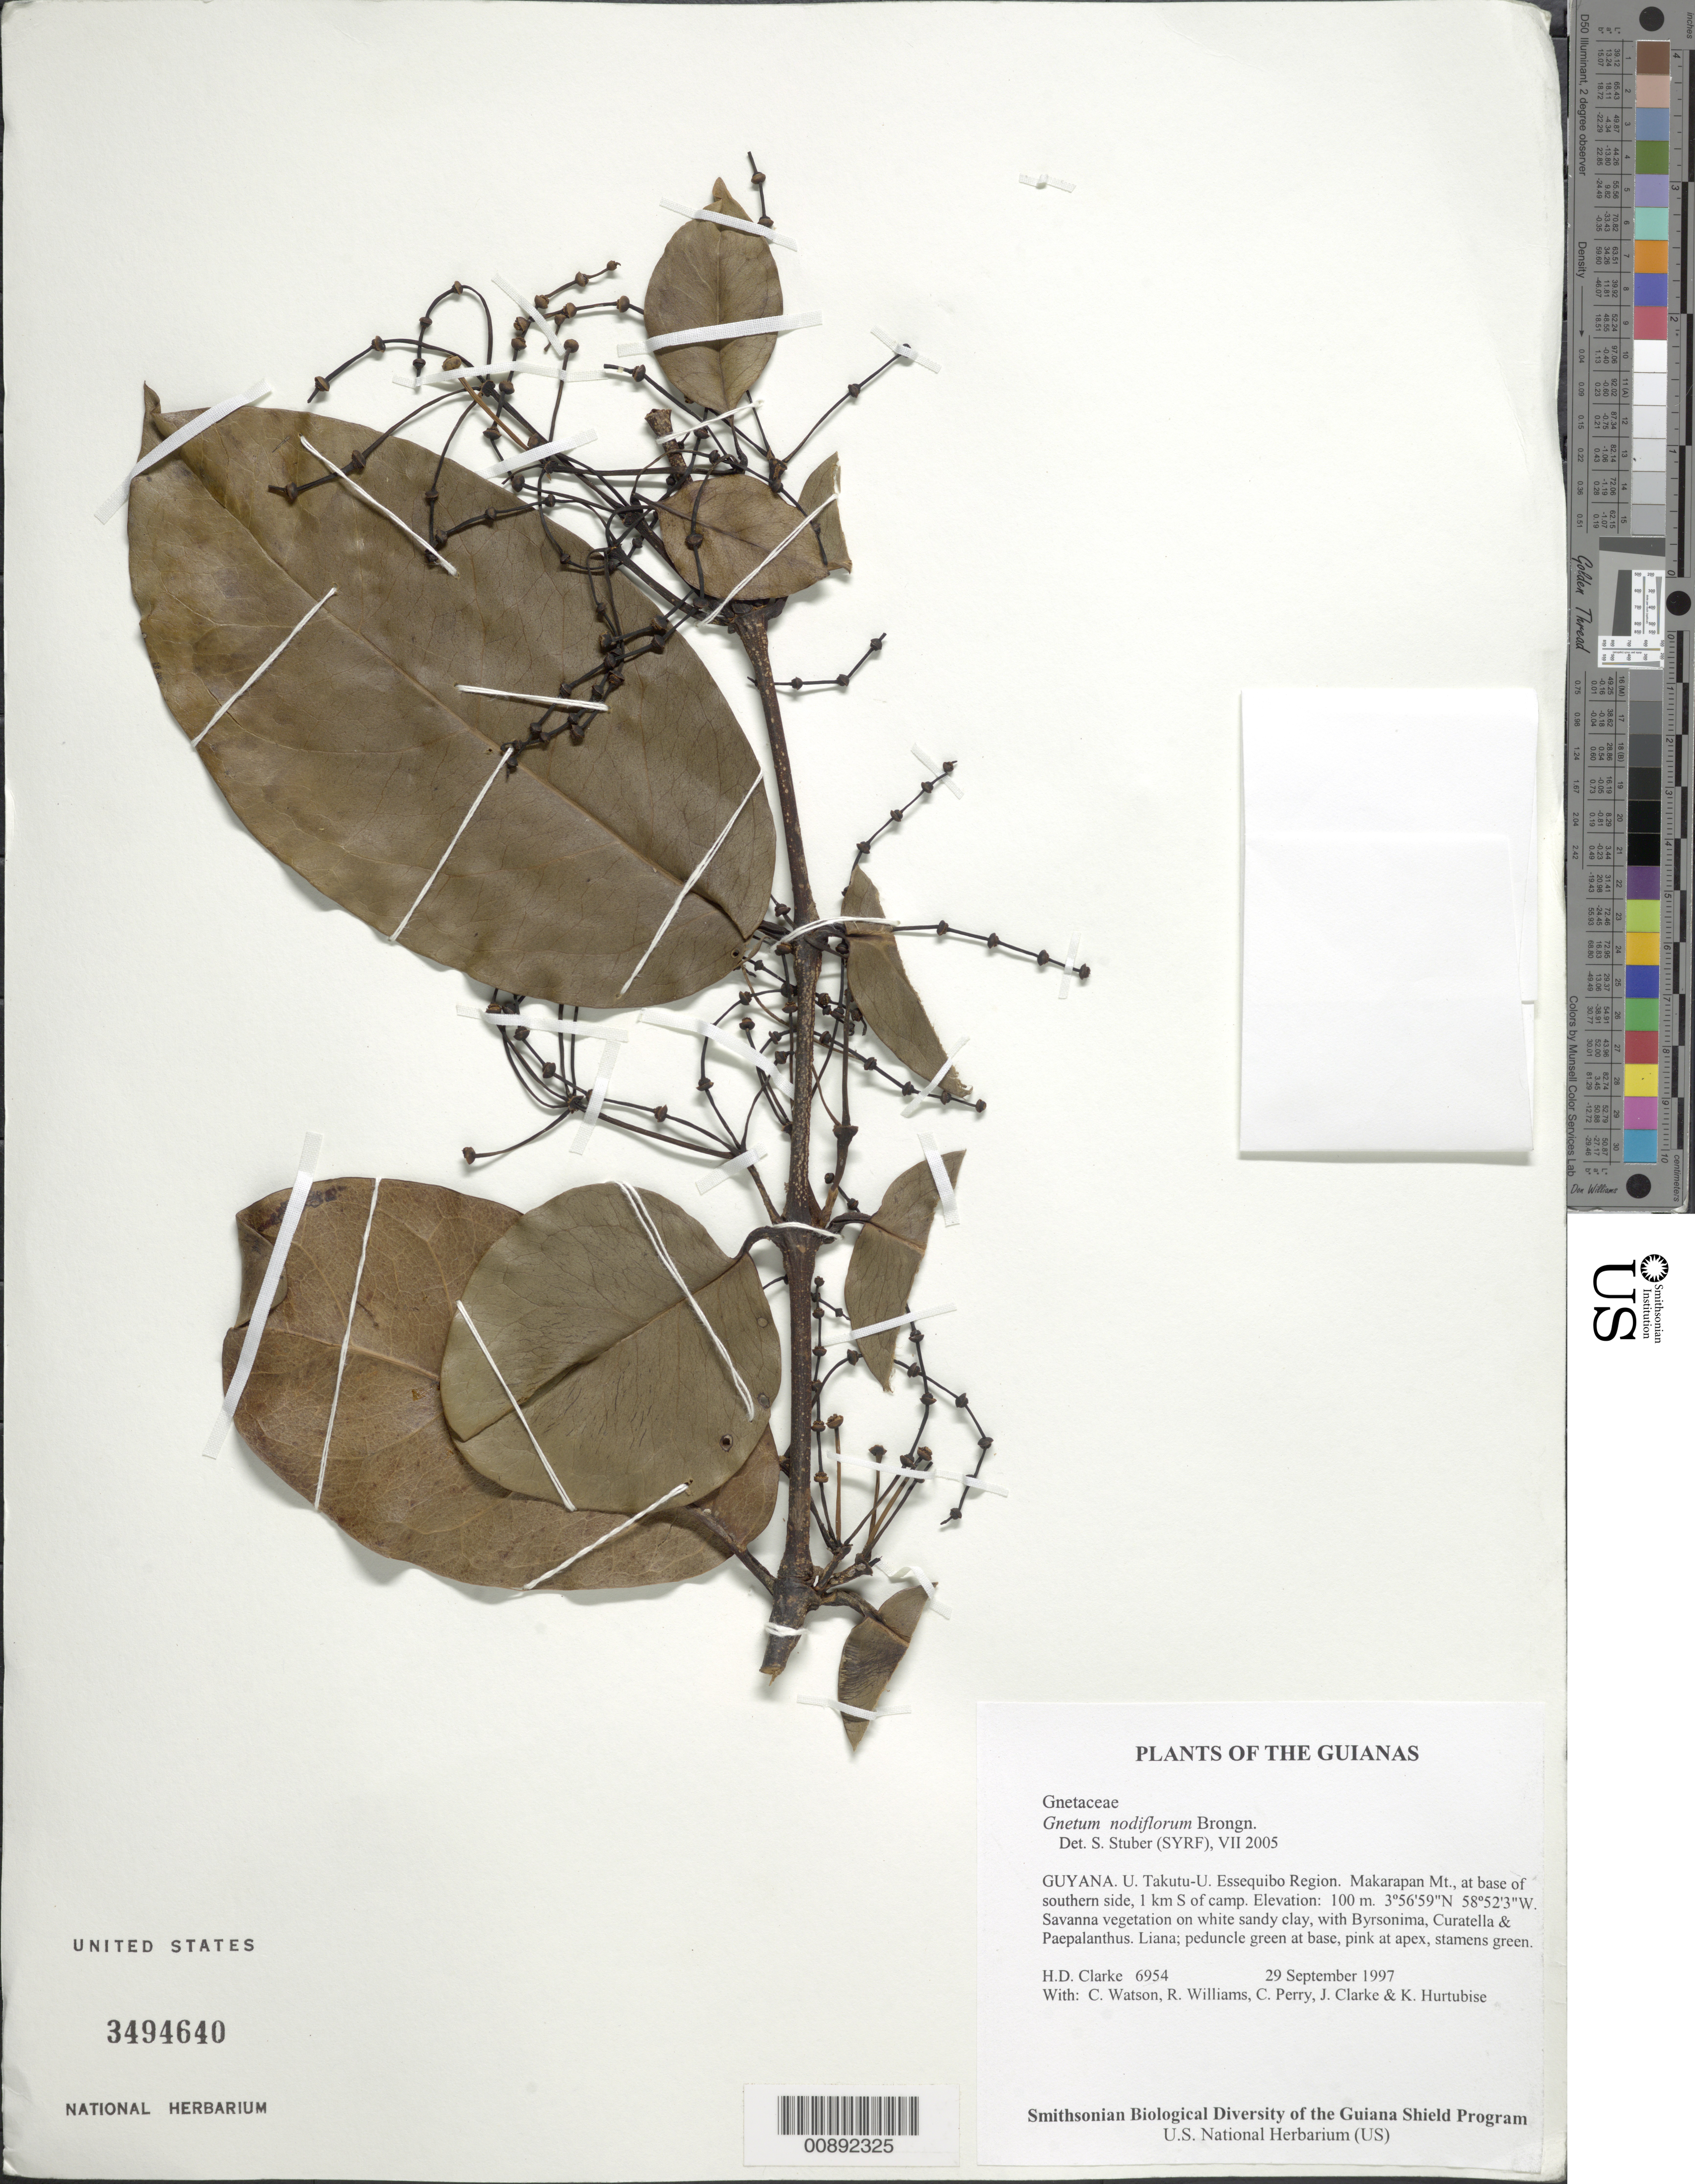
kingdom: Plantae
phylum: Tracheophyta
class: Gnetopsida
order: Gnetales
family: Gnetaceae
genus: Gnetum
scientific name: Gnetum nodiflorum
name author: Brongn.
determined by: Stuber, S.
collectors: H. D. Clarke, C. Watson, R. Williams, C. Perry, J. Clarke & K. Hurtubise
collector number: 6954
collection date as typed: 29 September 1997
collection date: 1997-09-29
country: Guyana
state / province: U. Takutu-U. Essequibo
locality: Makarapan Mt., at base of southern side, 1 km S of camp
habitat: Savanna vegetation on white sandy clay, with Byrsonima, Curatella & Paepalanthus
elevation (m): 100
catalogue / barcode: US 3494640